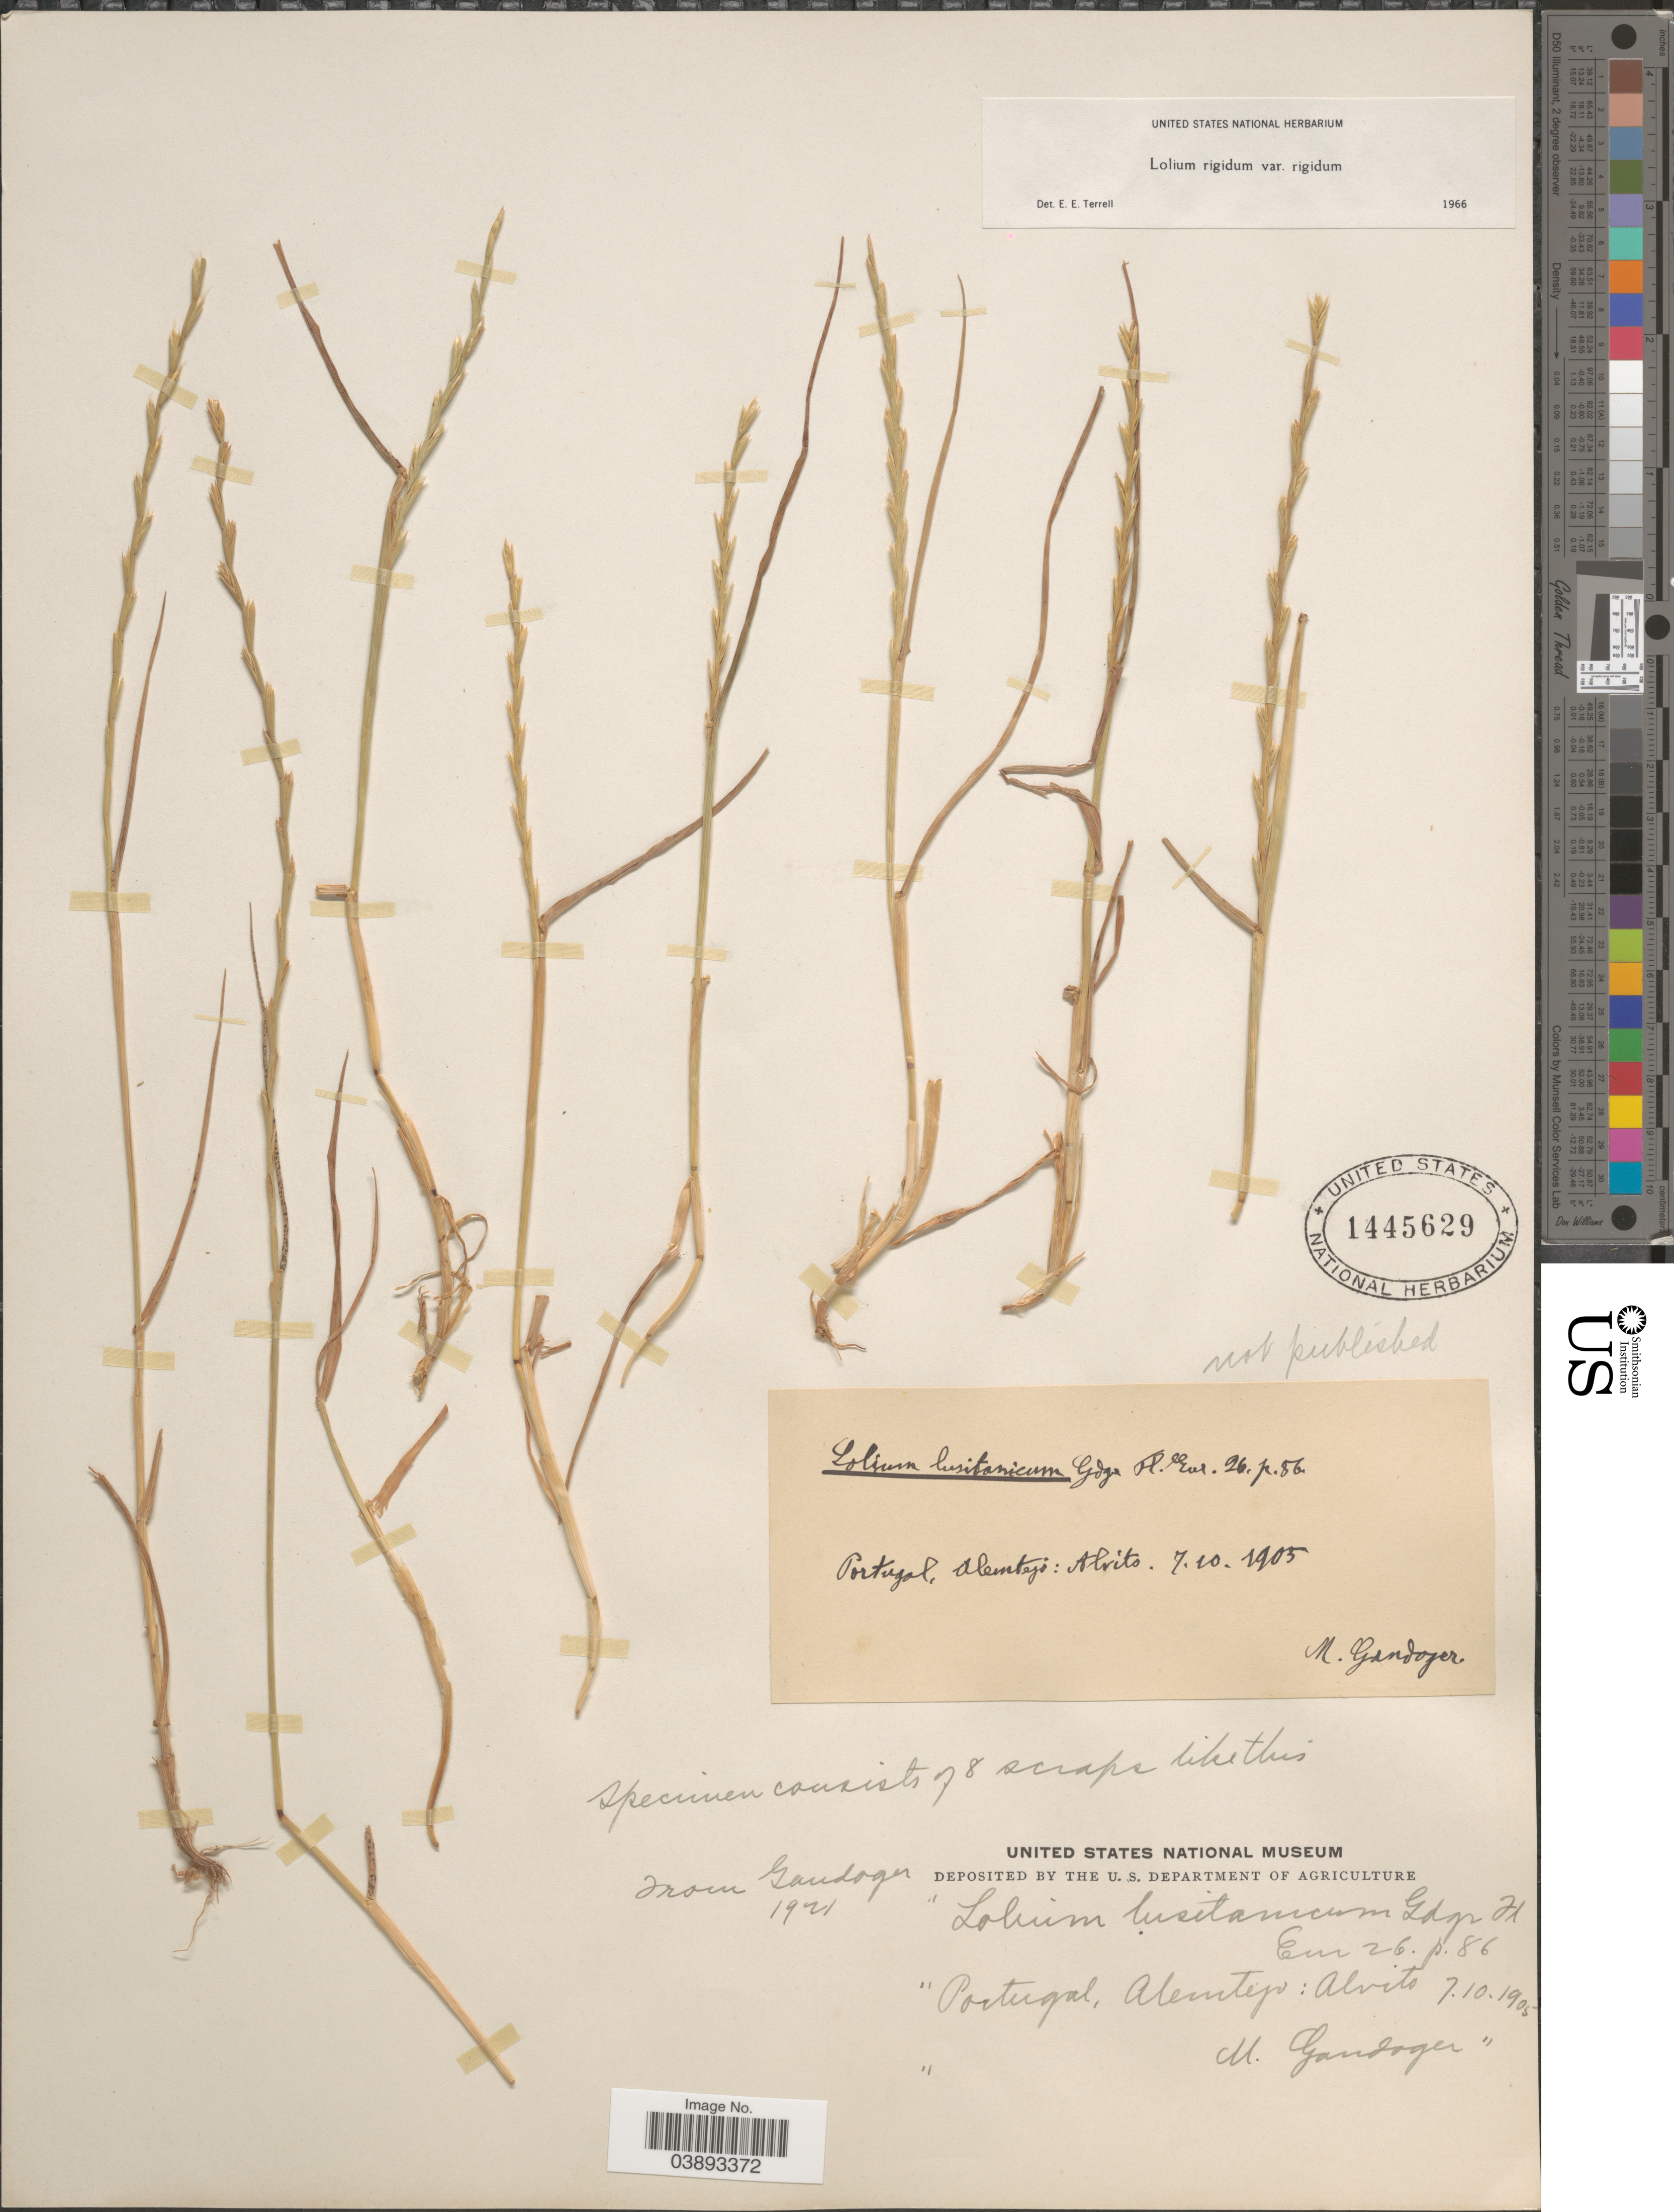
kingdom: Plantae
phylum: Tracheophyta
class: Liliopsida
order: Poales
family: Poaceae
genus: Lolium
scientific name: Lolium rigidum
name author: Gaudin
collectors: M. Gandoger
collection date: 1905-10-07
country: Portugal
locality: Alemtejo: Alvito.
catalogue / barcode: US 1445629